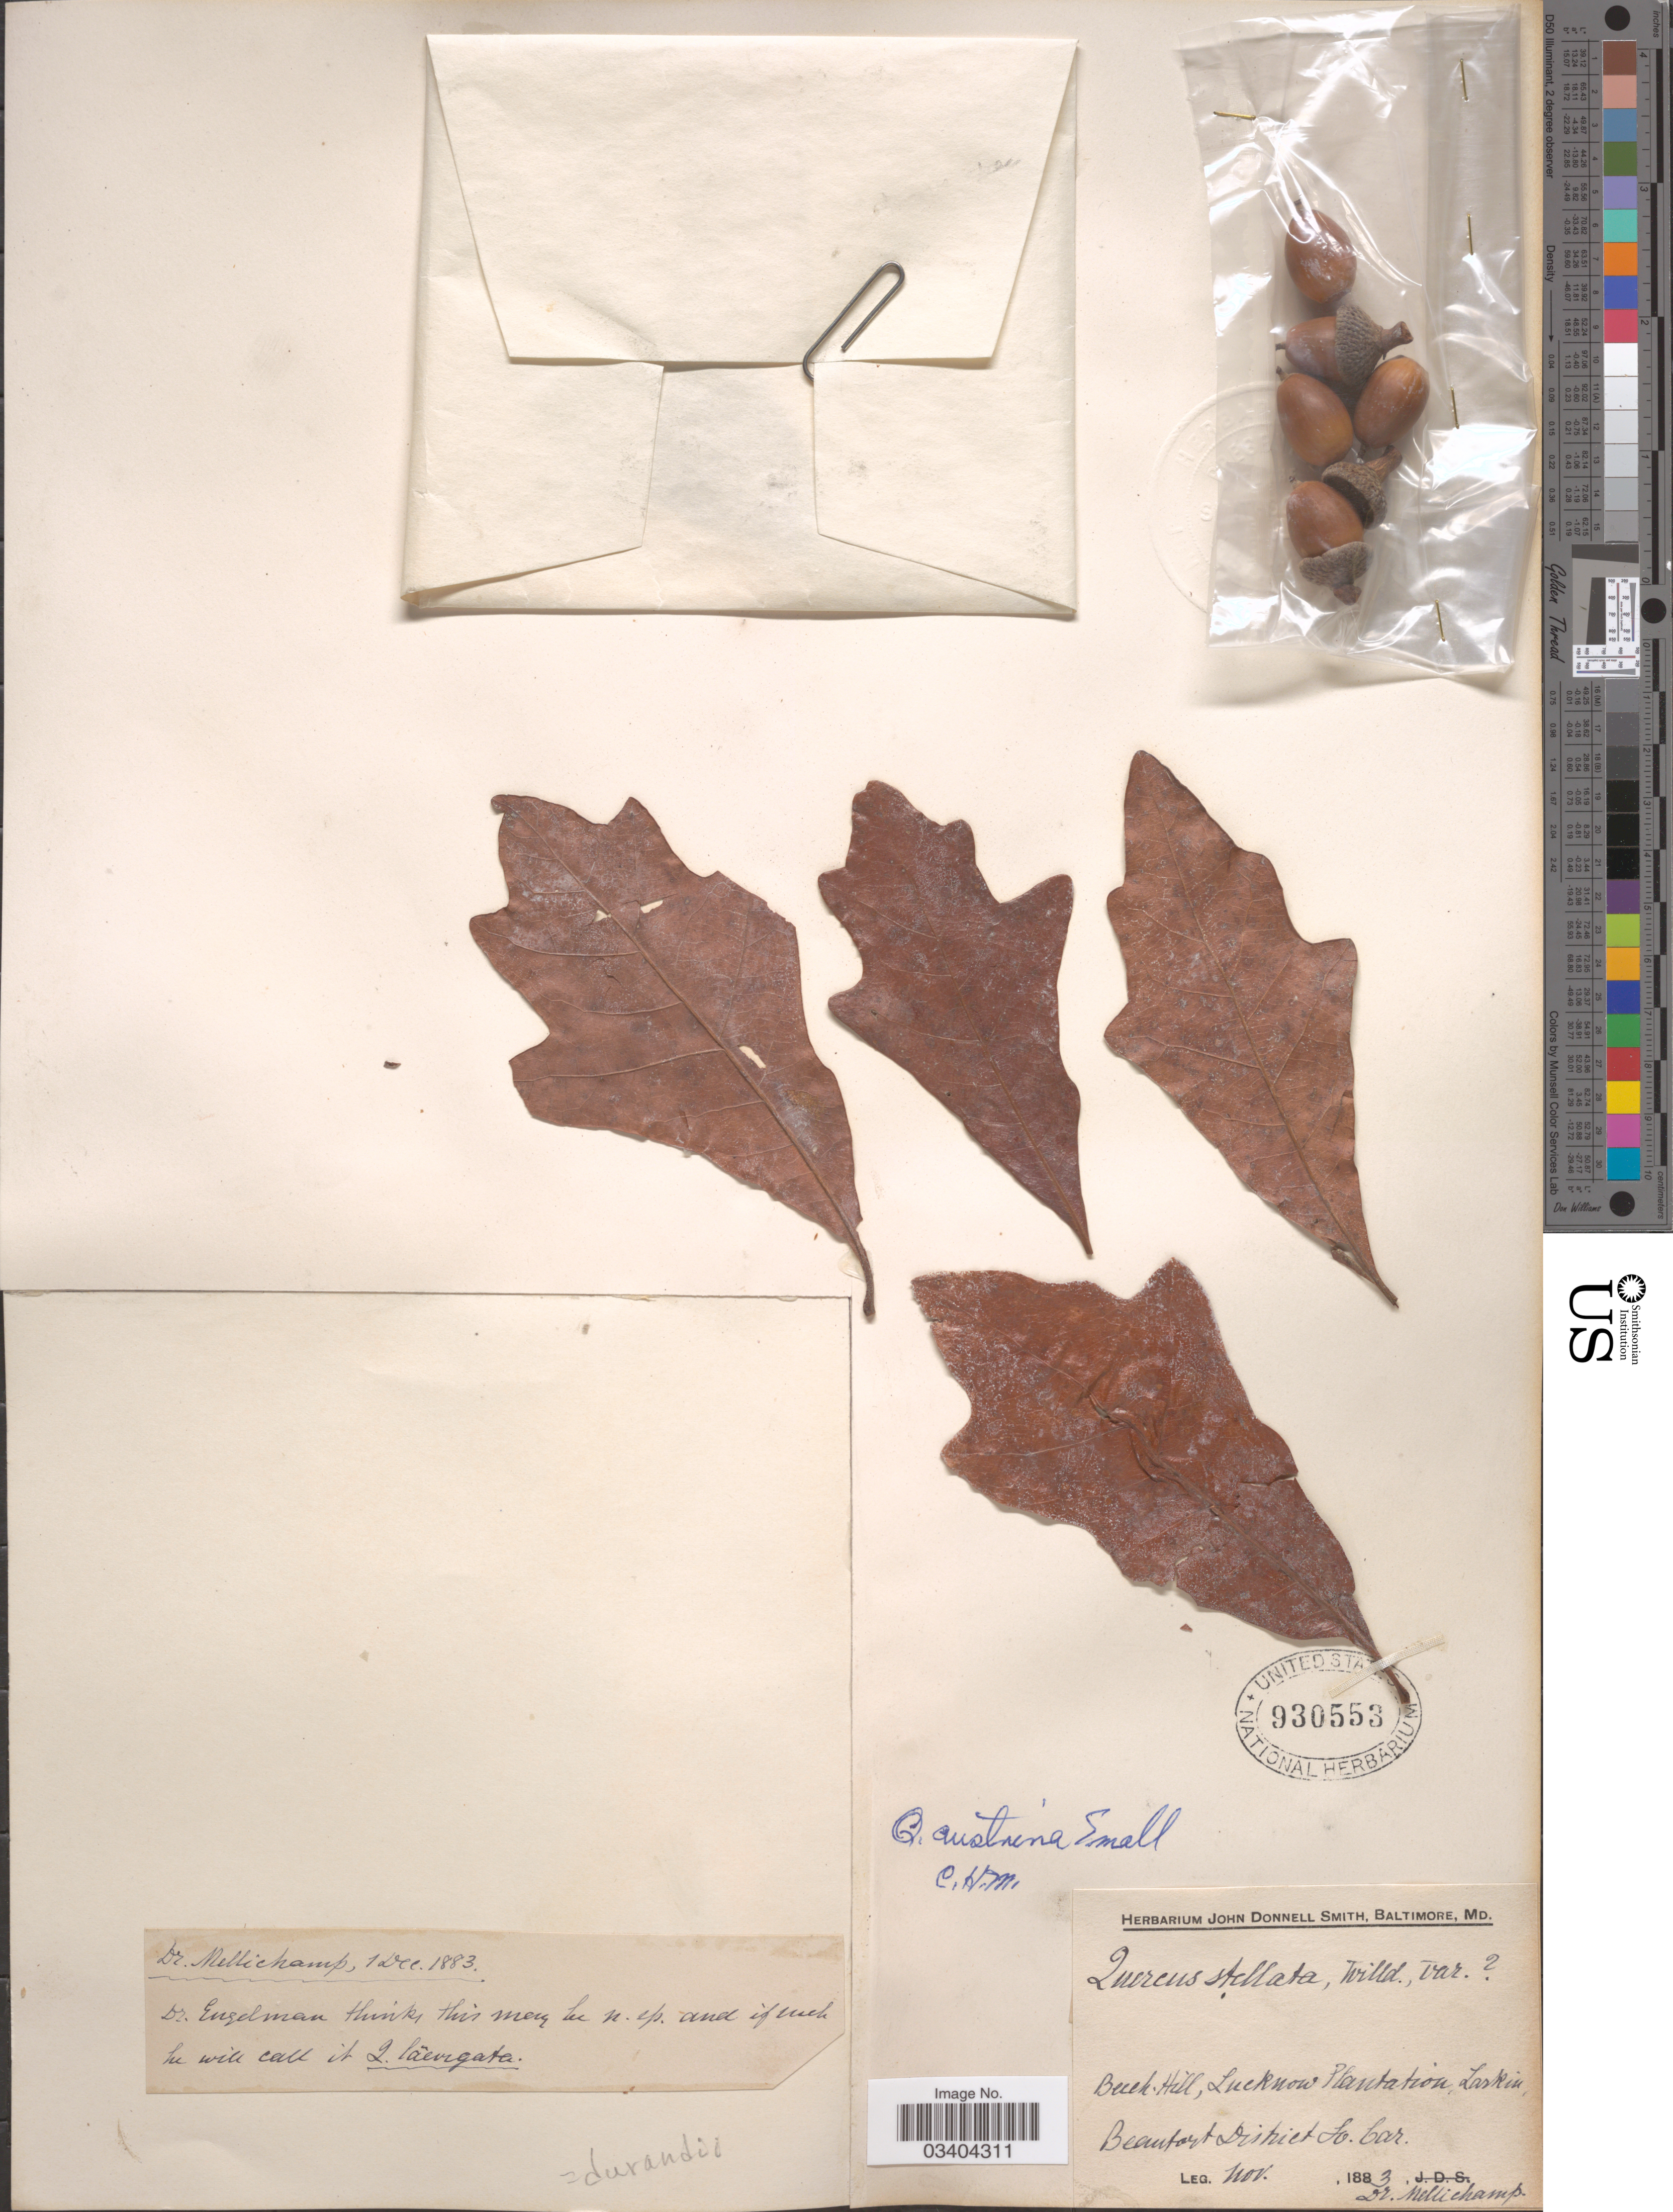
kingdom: Plantae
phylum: Tracheophyta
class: Magnoliopsida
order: Fagales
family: Fagaceae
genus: Quercus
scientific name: Quercus durandii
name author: Buckley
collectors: -. Mellichamp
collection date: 1883-11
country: United States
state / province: South Carolina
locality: Beech Hill, Lucknow Plantation, Larkin, Beaufort District.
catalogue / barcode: US 930553